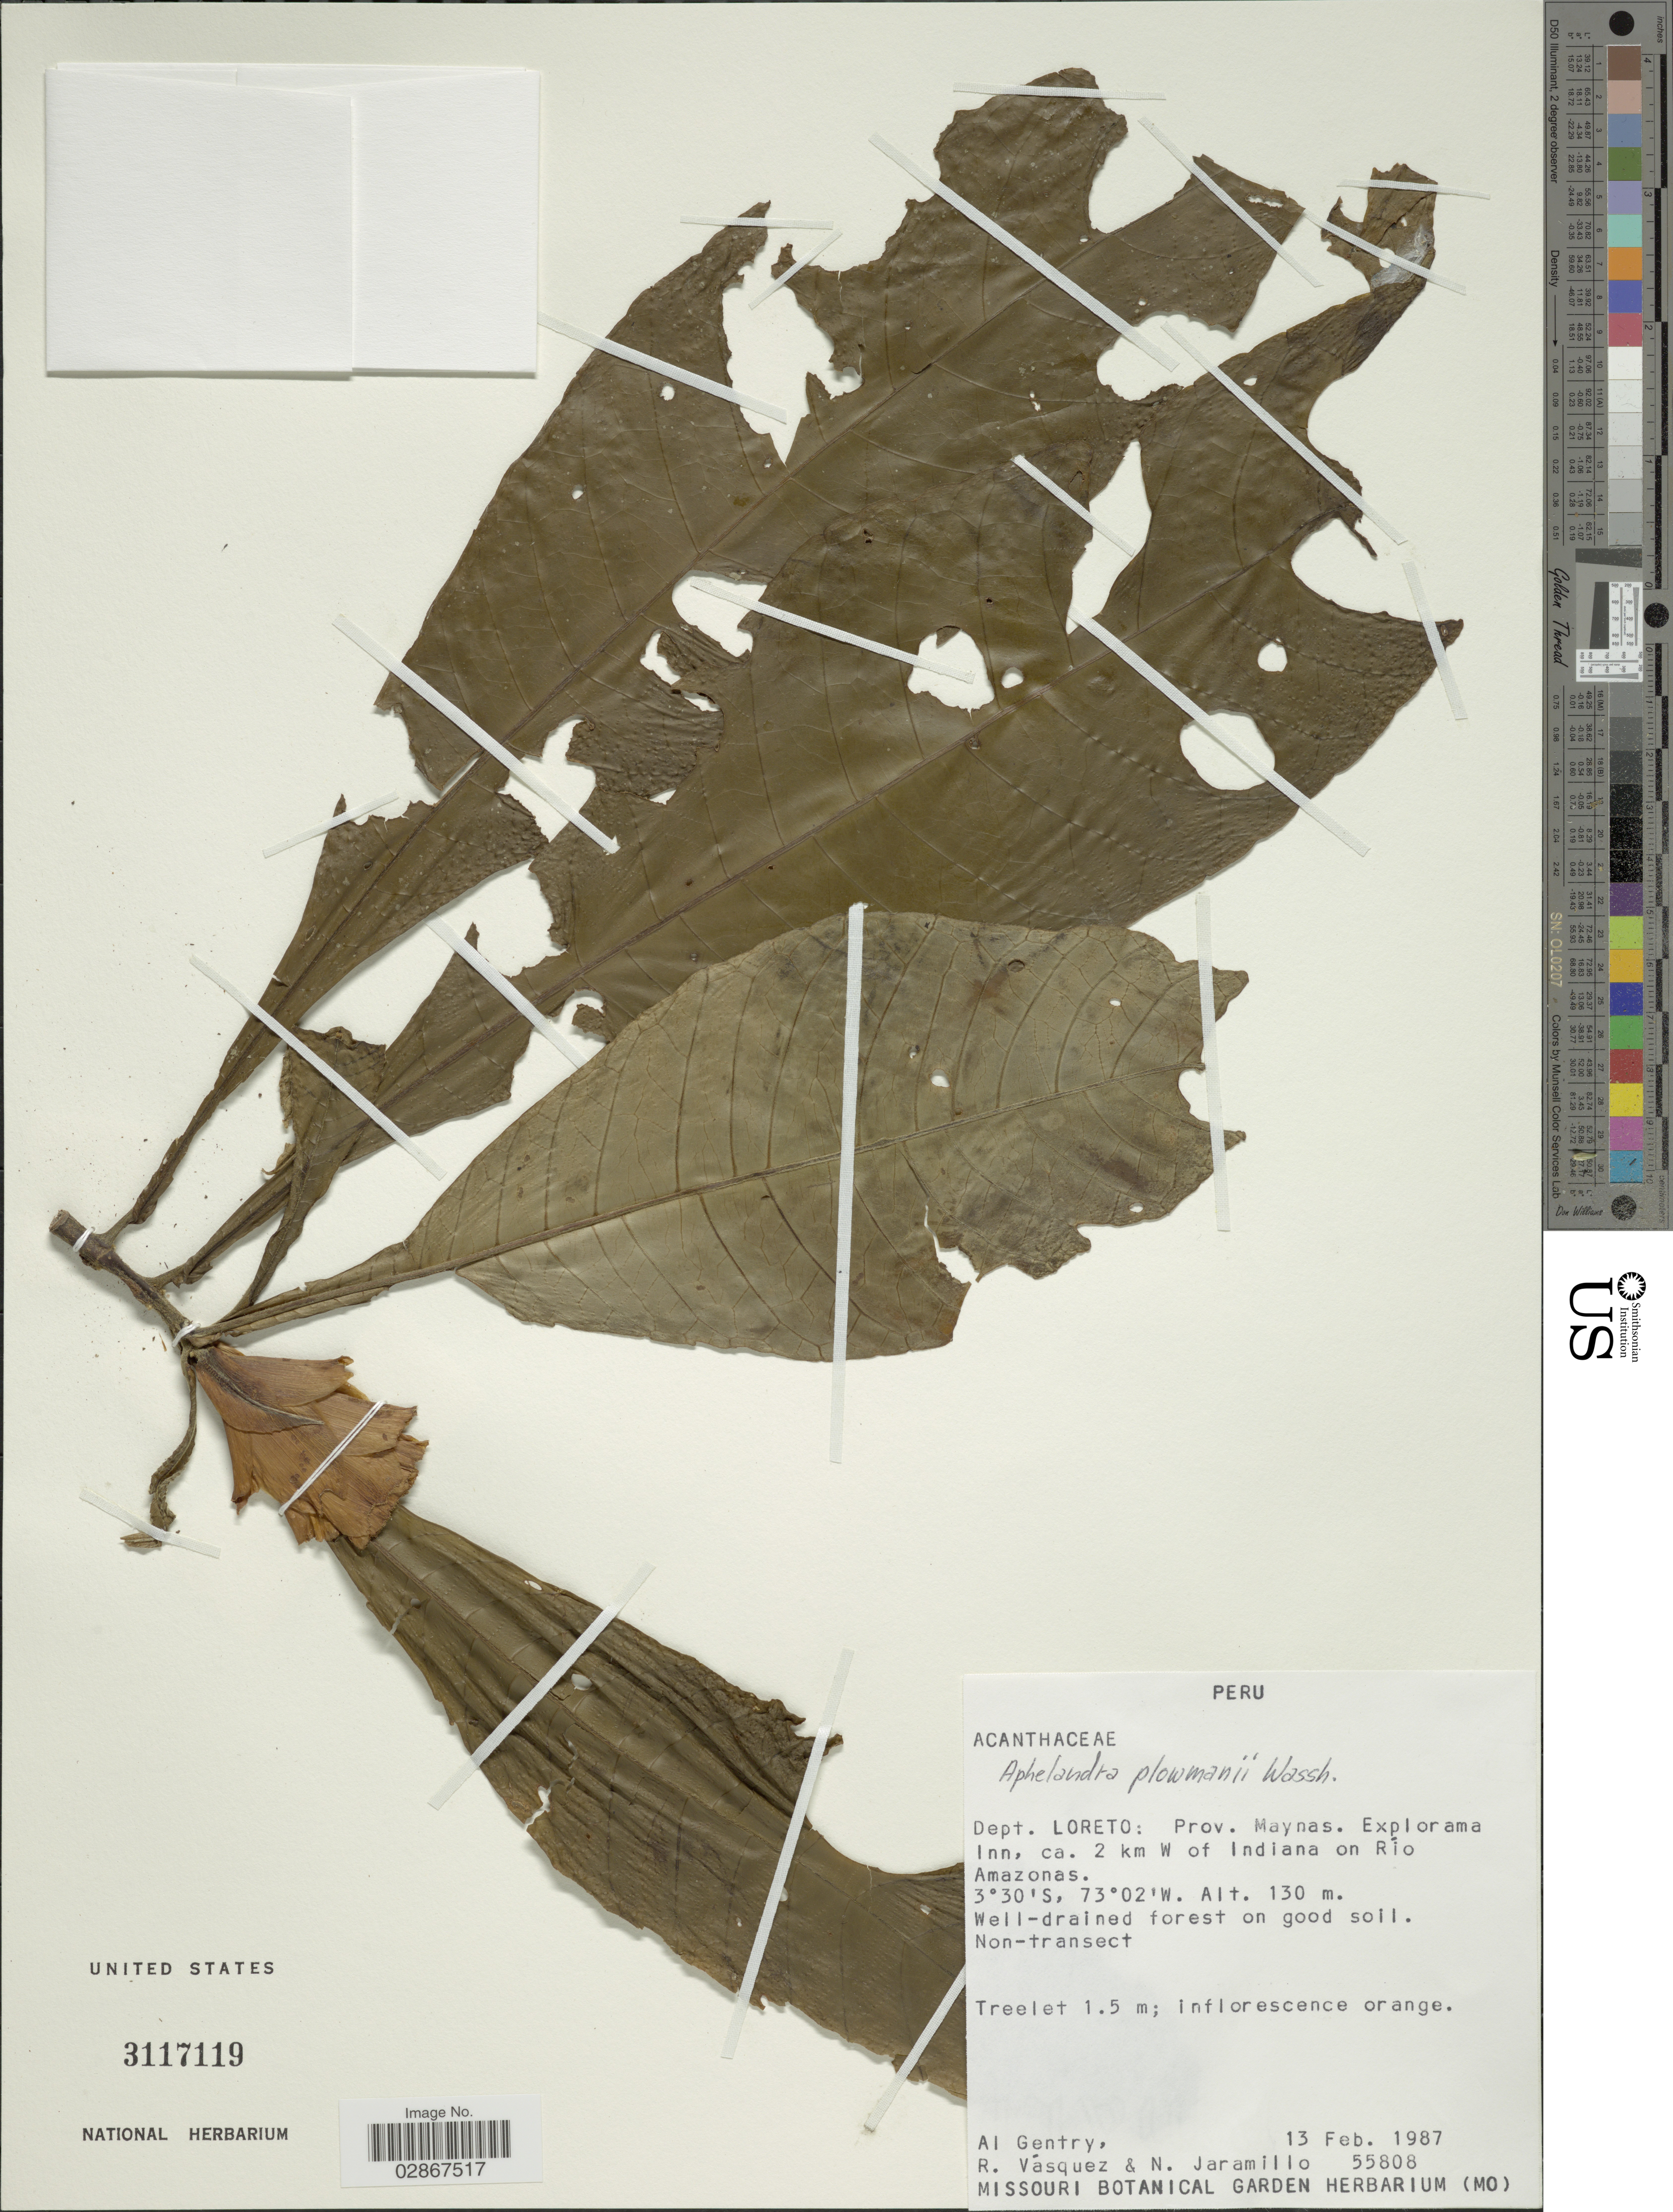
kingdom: Plantae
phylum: Tracheophyta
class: Magnoliopsida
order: Lamiales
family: Acanthaceae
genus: Aphelandra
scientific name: Aphelandra plowmanii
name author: Wassh.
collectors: A. H. Gentry, R. Vásquez & N. Jaramillo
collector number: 55808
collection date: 1987-02-13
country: Peru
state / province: Loreto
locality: Dept. Loreto: Prov. Maynas. Explorama Inn, ca. 2 km W of Indiana on Río Amazonas.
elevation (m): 130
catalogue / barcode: US 3117119